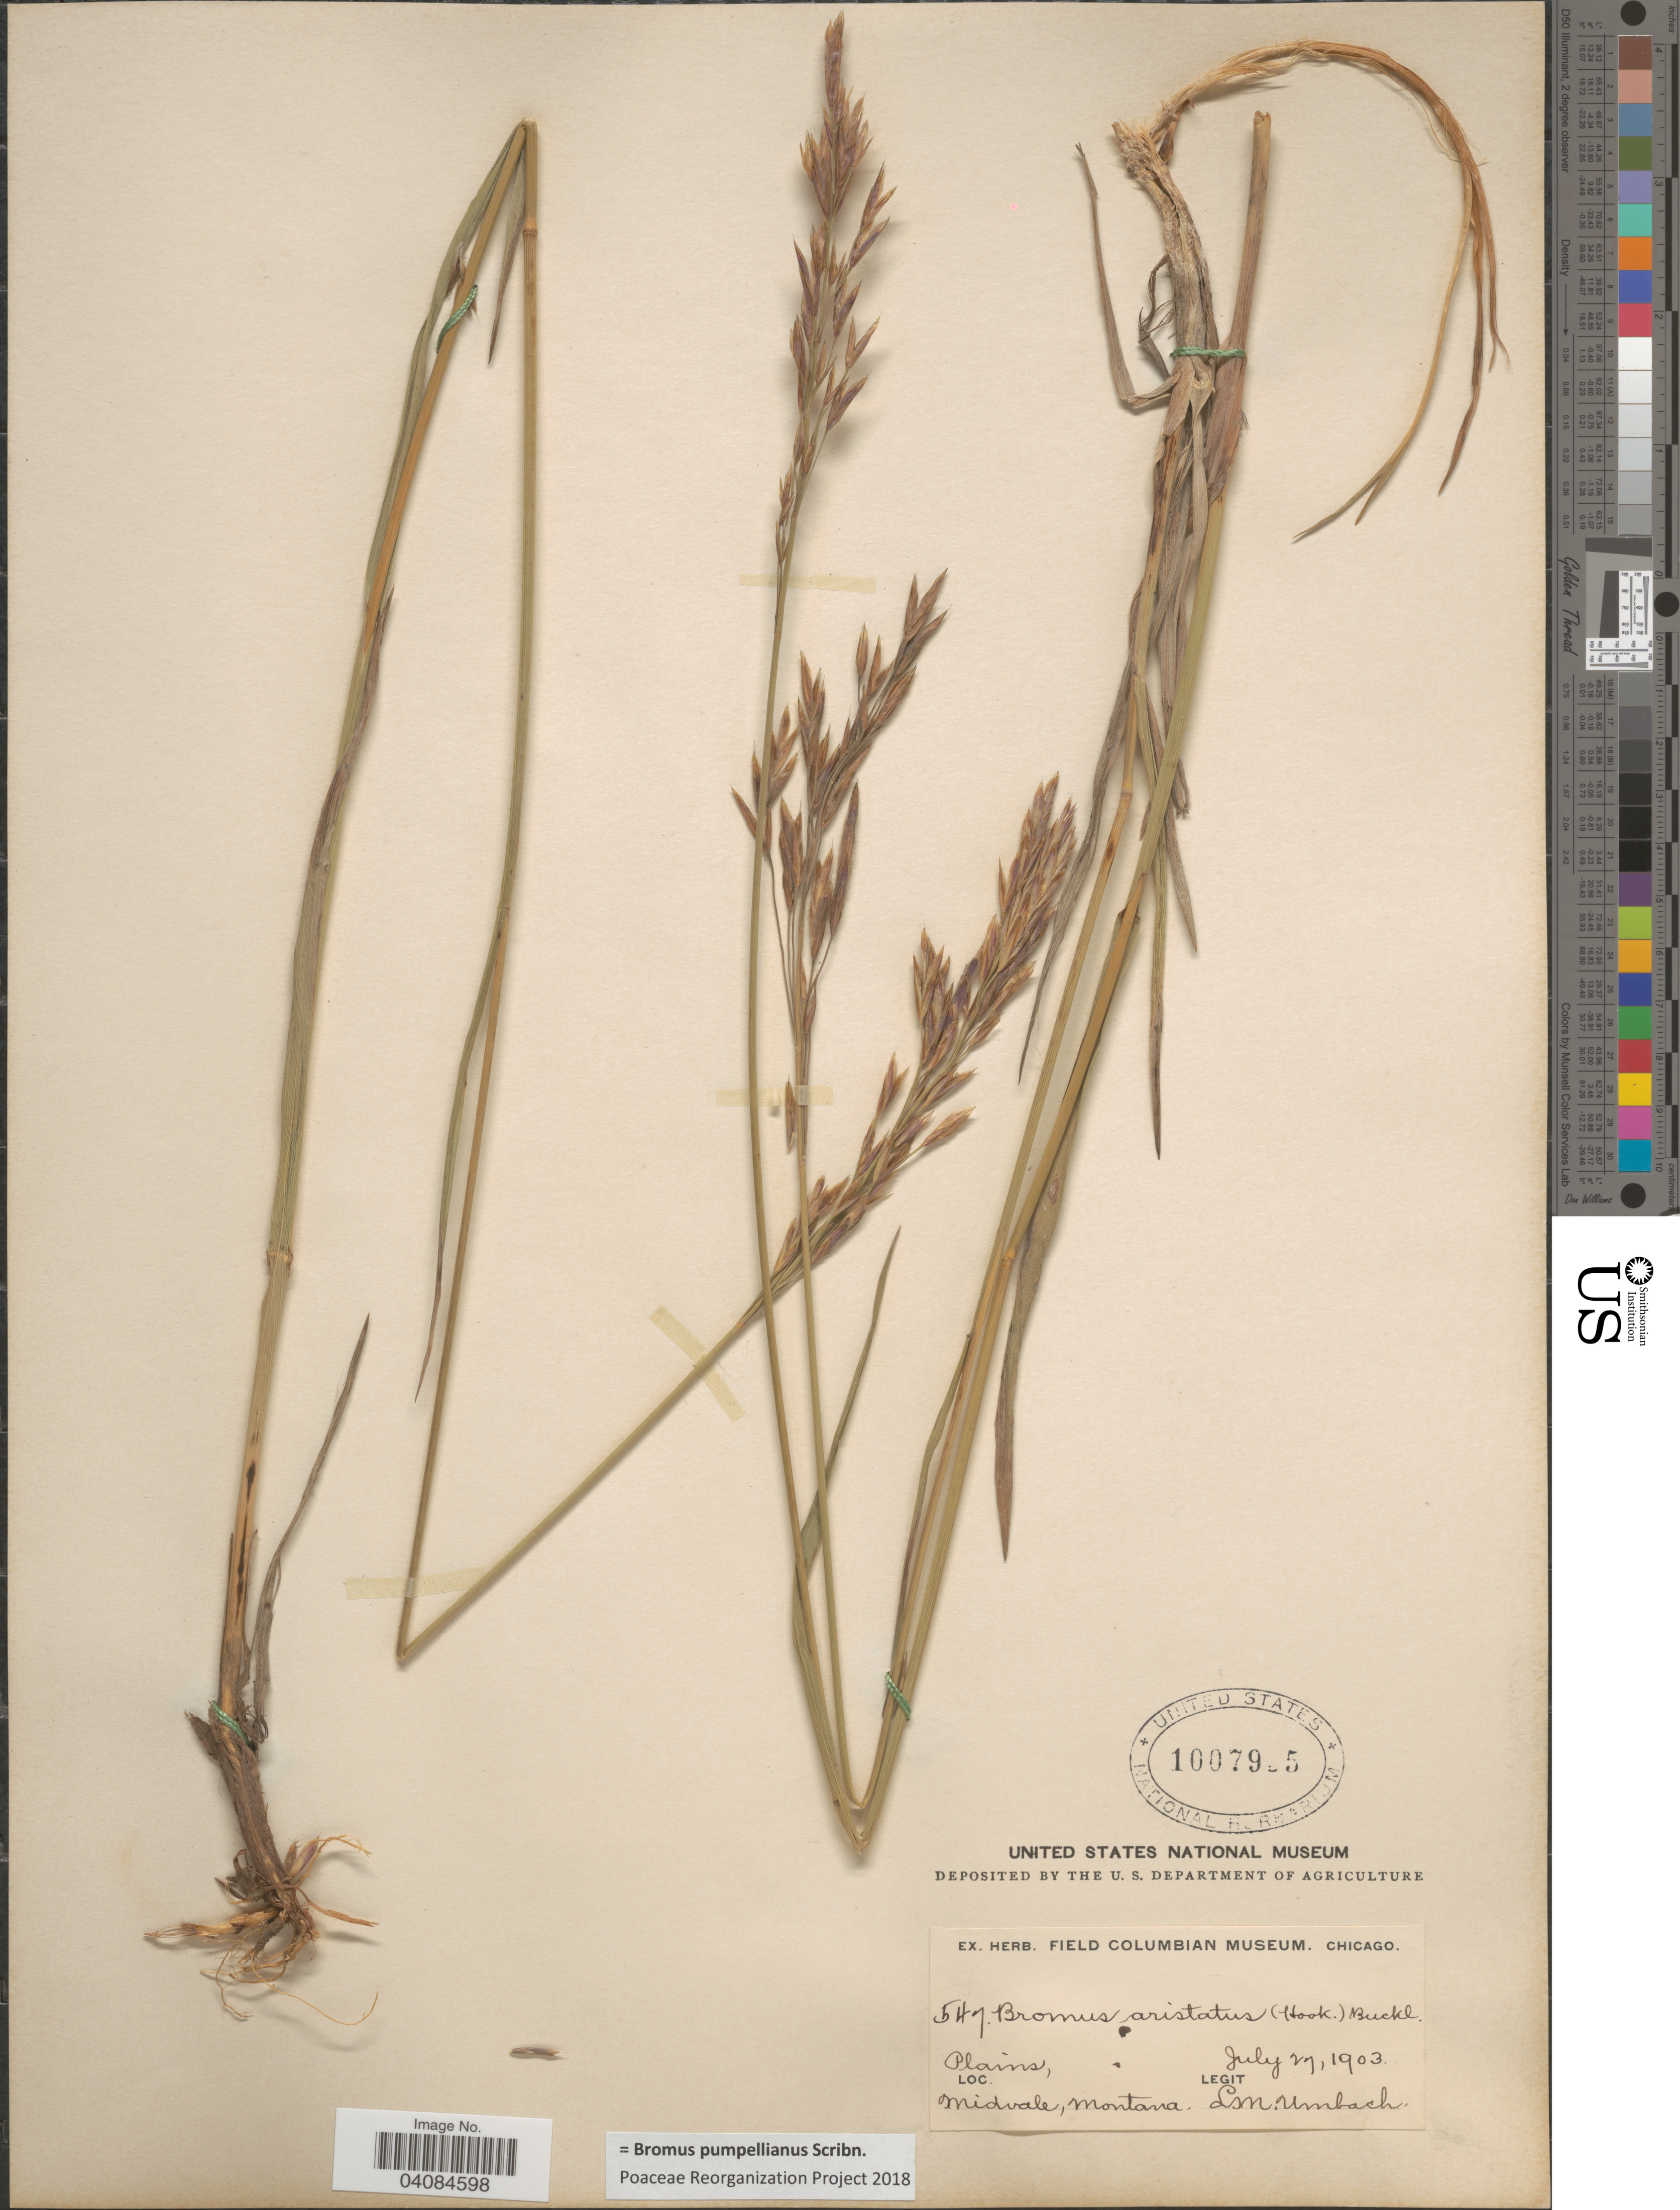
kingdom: Plantae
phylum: Tracheophyta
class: Liliopsida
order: Poales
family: Poaceae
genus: Bromus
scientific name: Bromus pumpellianus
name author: Scribn.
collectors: L. M. Umbach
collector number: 547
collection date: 1903-07-27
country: United States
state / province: Montana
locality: Plains, Midvale.